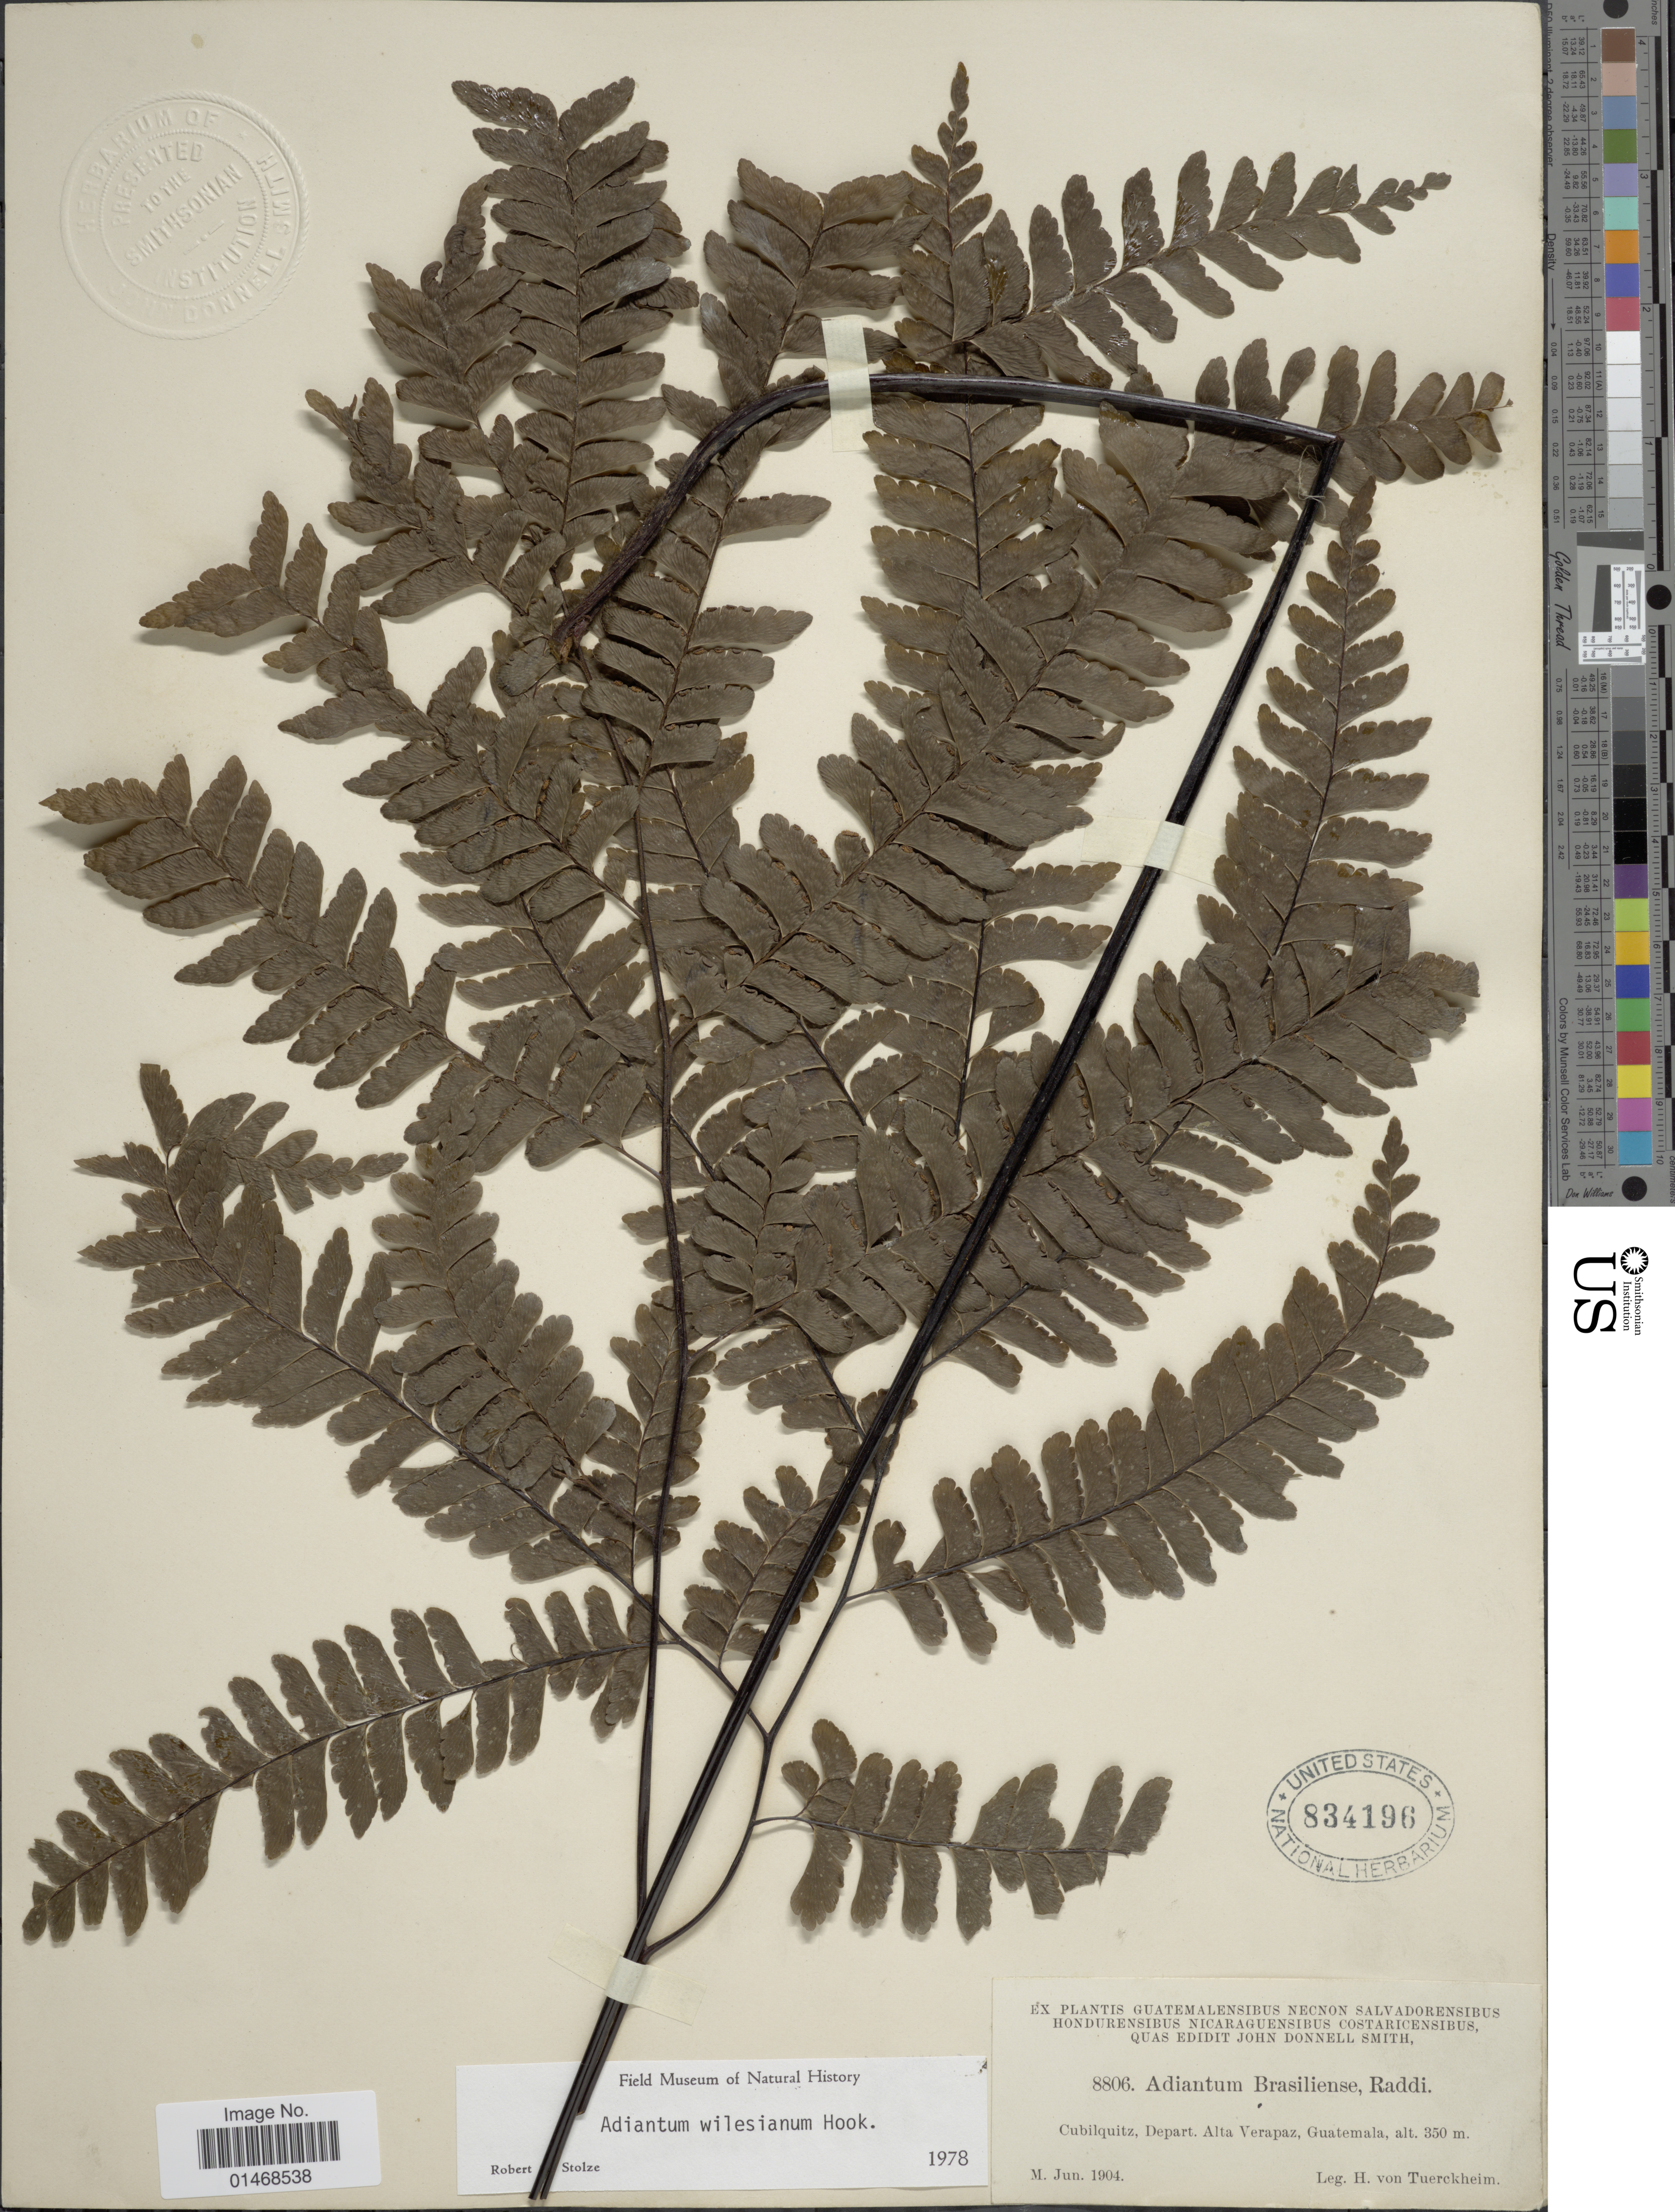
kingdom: Plantae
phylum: Tracheophyta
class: Polypodiopsida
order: Polypodiales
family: Pteridaceae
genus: Adiantum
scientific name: Adiantum wilesianum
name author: Hook.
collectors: H. von Türckheim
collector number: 8806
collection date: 1904-06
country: Guatemala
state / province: Alta Verapaz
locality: Cubilquitz, Depart. Alta Verapaz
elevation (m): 350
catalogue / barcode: US 834196